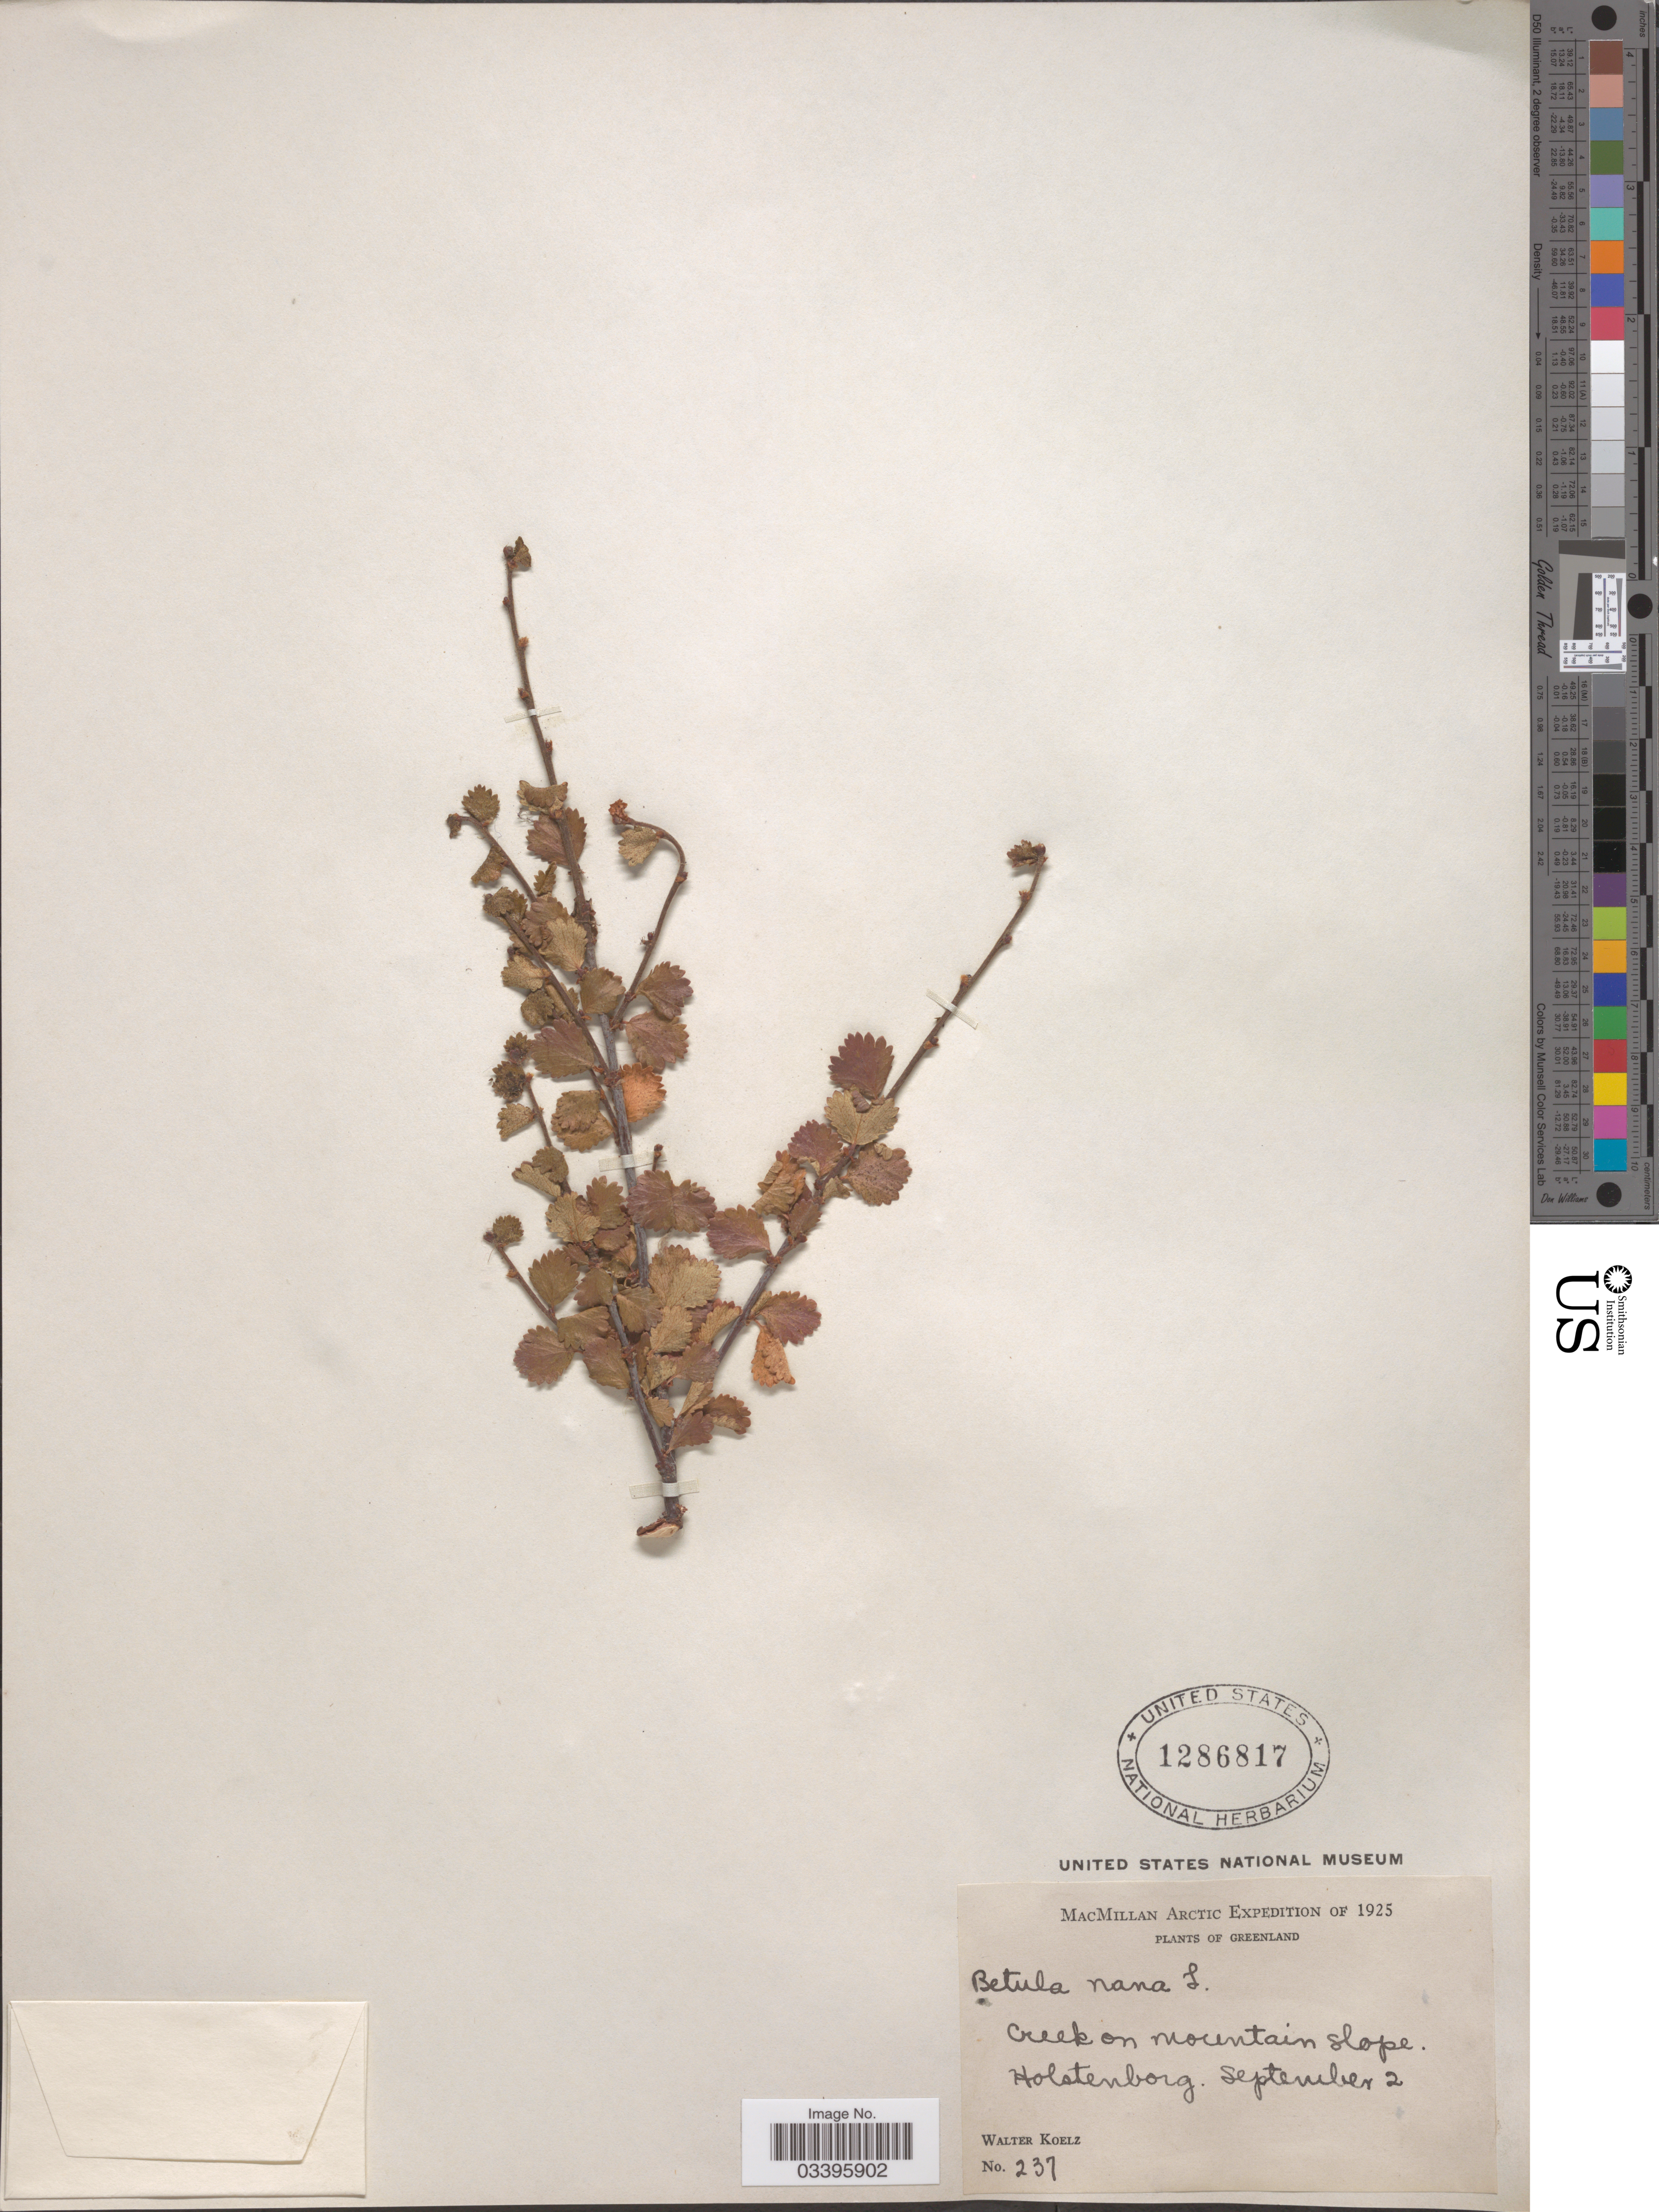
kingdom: Plantae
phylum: Tracheophyta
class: Magnoliopsida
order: Fagales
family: Betulaceae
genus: Betula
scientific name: Betula nana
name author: L.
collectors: W. N. Koelz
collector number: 237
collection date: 1925-09-02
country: Greenland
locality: Arctic. Creek on mountain slope. Holstenborg.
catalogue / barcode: US 1286817